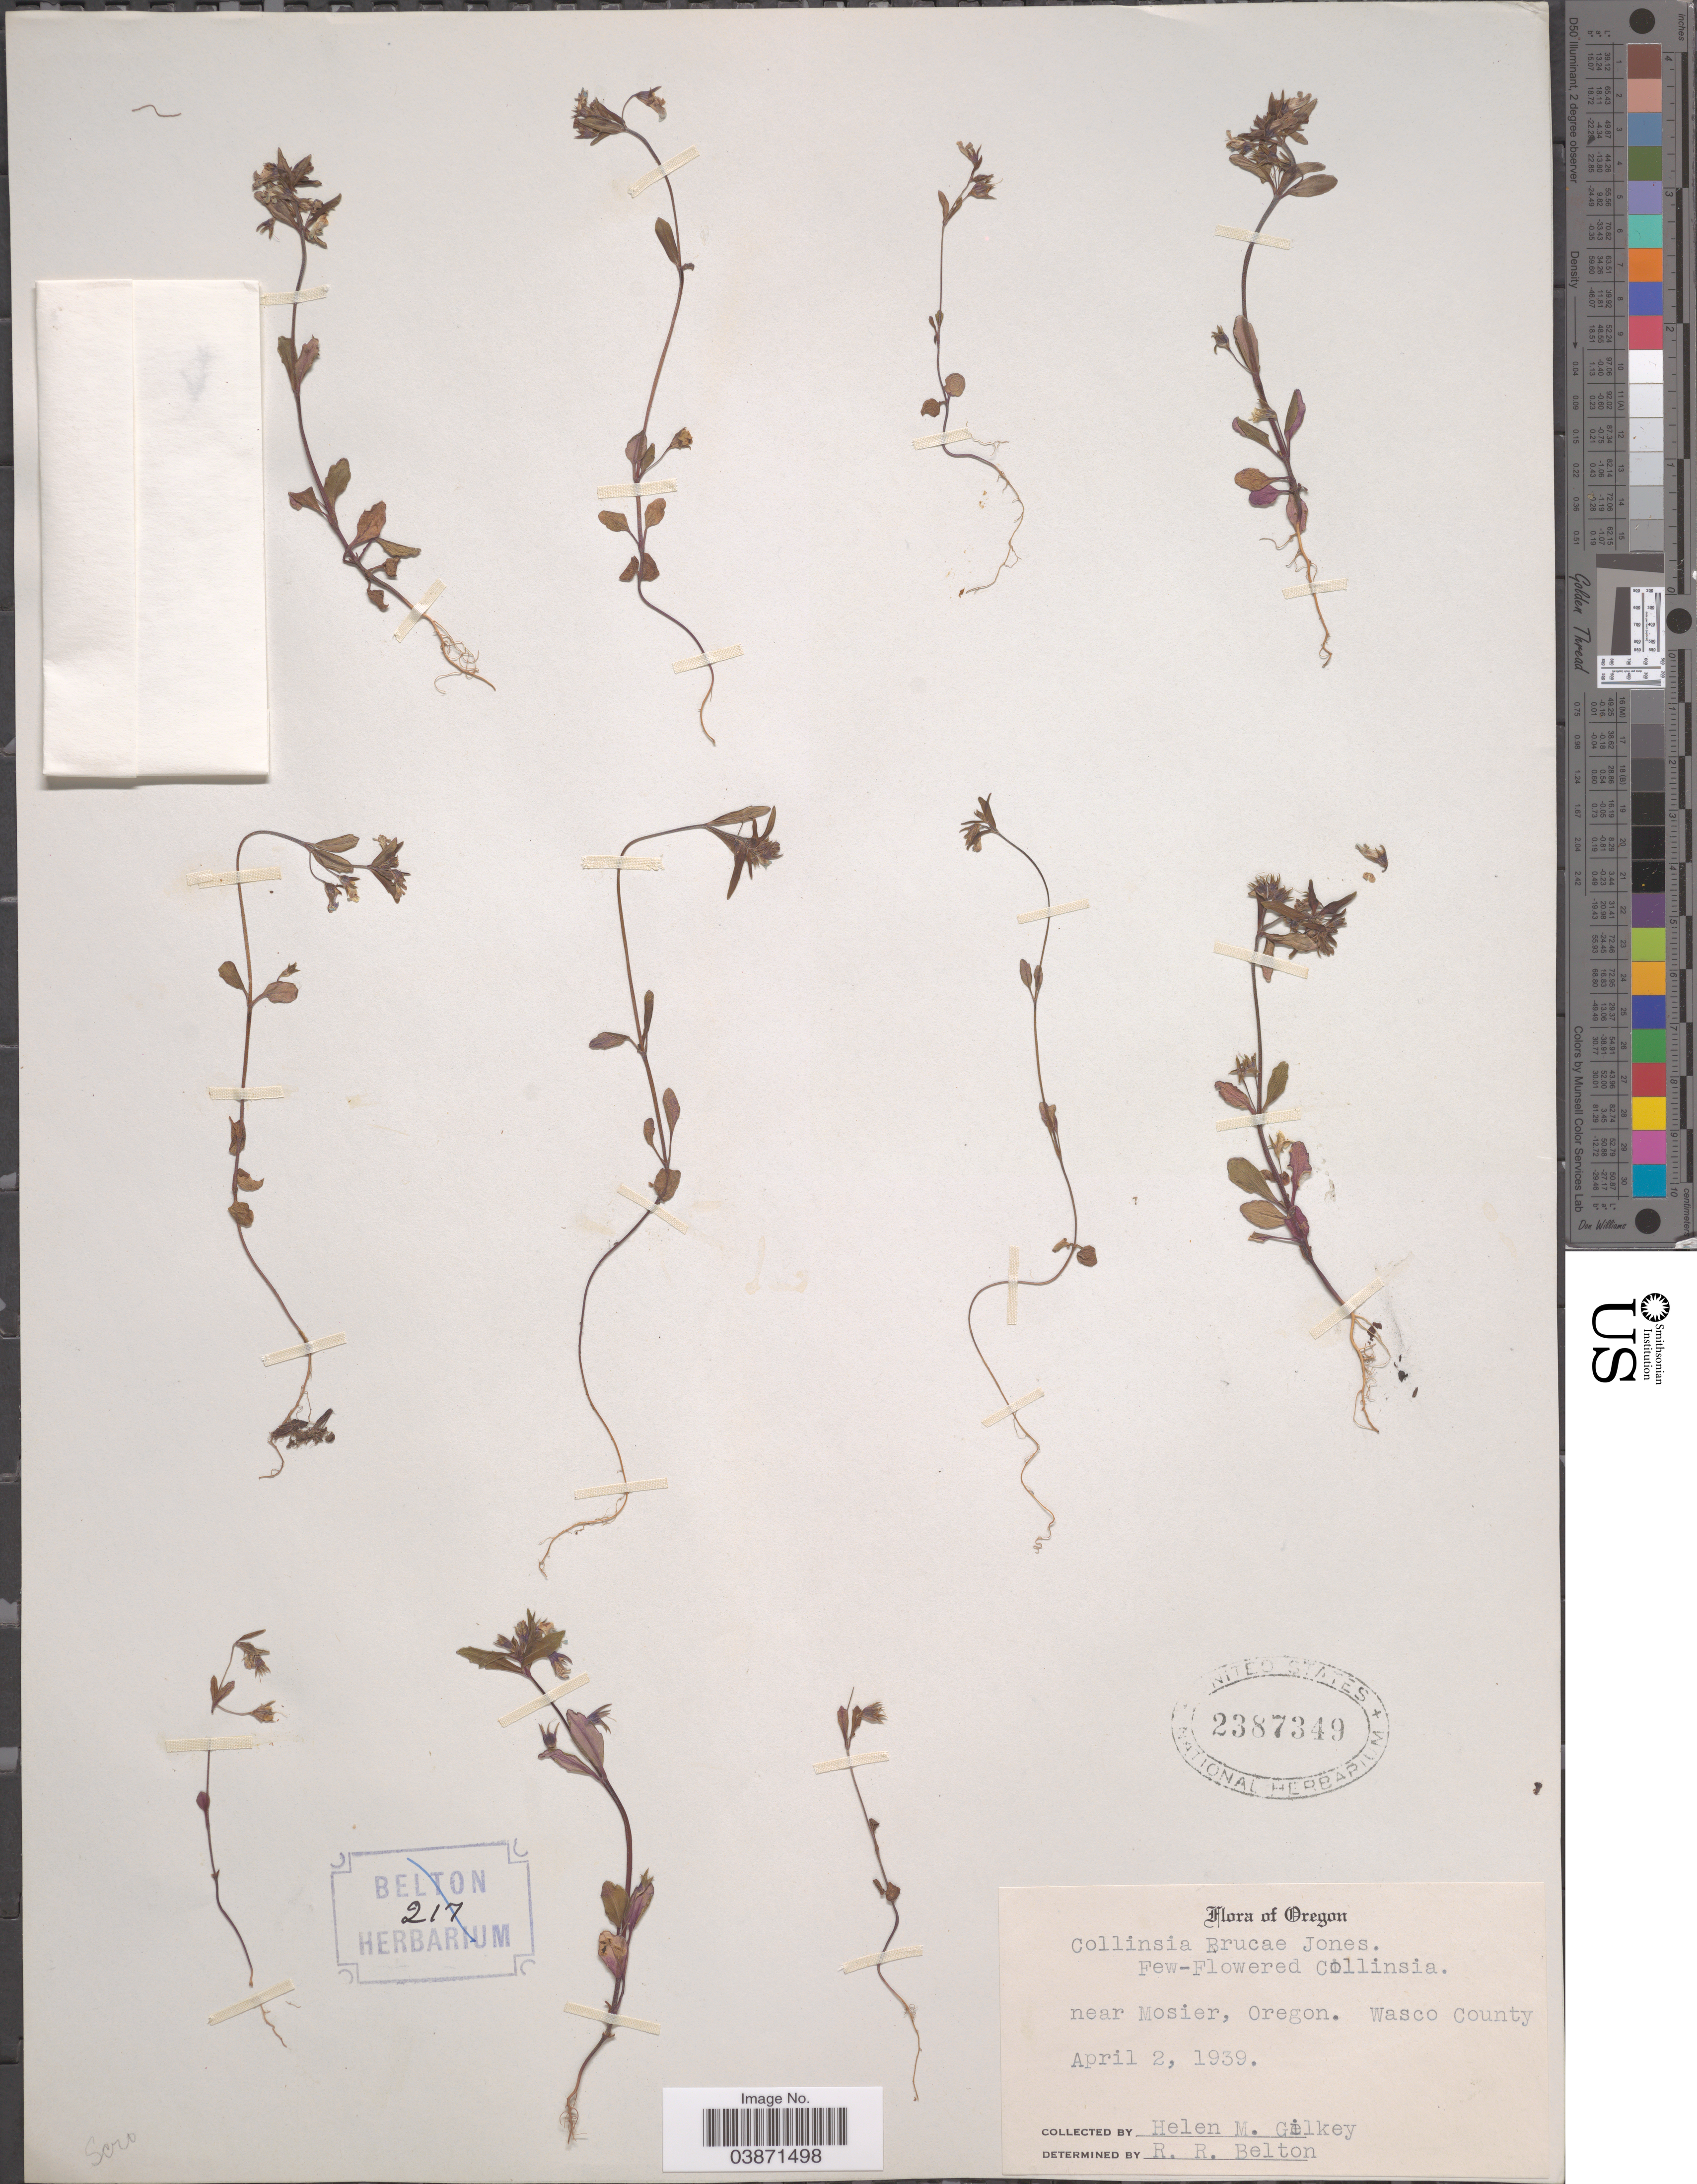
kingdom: Plantae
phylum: Tracheophyta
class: Magnoliopsida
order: Lamiales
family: Plantaginaceae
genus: Collinsia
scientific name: Collinsia sparsiflora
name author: Fisch. & C.A. Mey.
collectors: H. Gilkey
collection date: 1939-04-02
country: United States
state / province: Oregon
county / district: Wasco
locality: Near Mosier, Wasco County.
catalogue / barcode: US 2387349